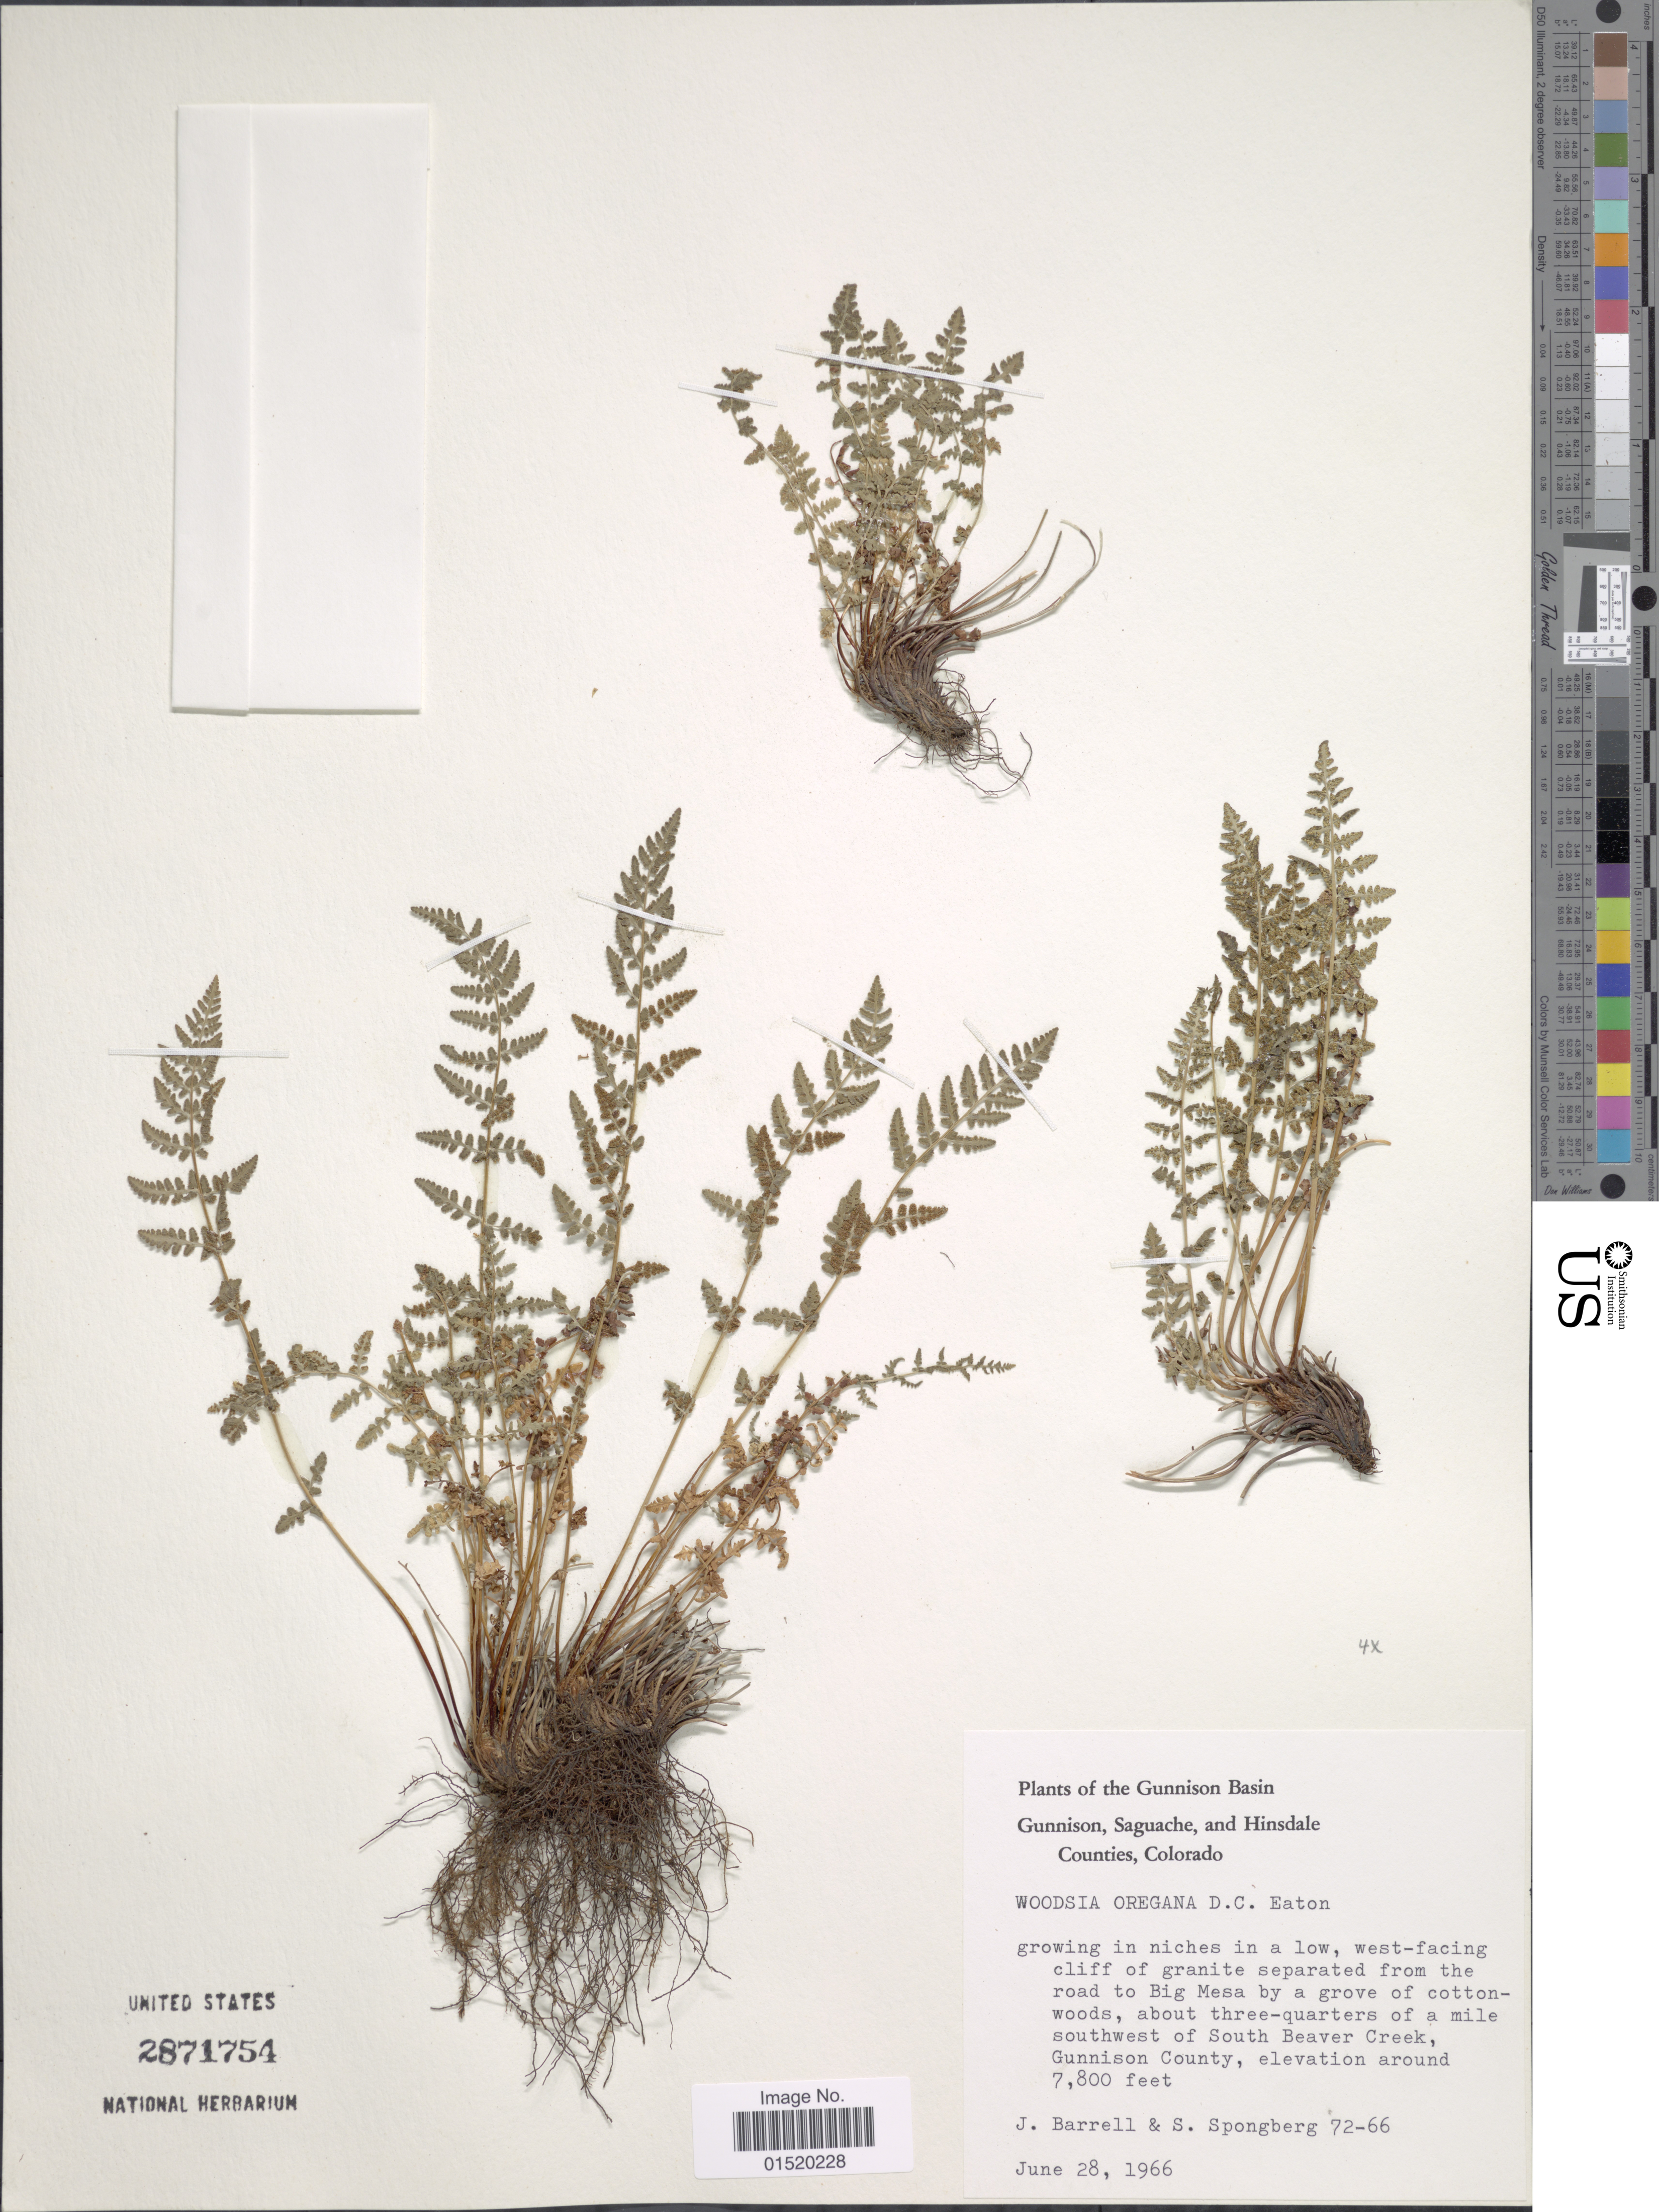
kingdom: Plantae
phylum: Tracheophyta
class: Polypodiopsida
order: Polypodiales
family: Woodsiaceae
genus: Woodsia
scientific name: Woodsia oregana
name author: D.C. Eaton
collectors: J. Barrell & S. A.Spongberg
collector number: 72-66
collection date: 1966-06-28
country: United States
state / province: Colorado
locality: The Gunnison Basin, Gunnison, Saguache, and Hinsdale Counties, west-facing cliff of granite separated from the road to Big Mesa by a grove of cottonwoods, about three-quarters of a mile southwest of South Beaver Creek, Gunnison County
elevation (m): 2377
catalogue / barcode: US 2871754